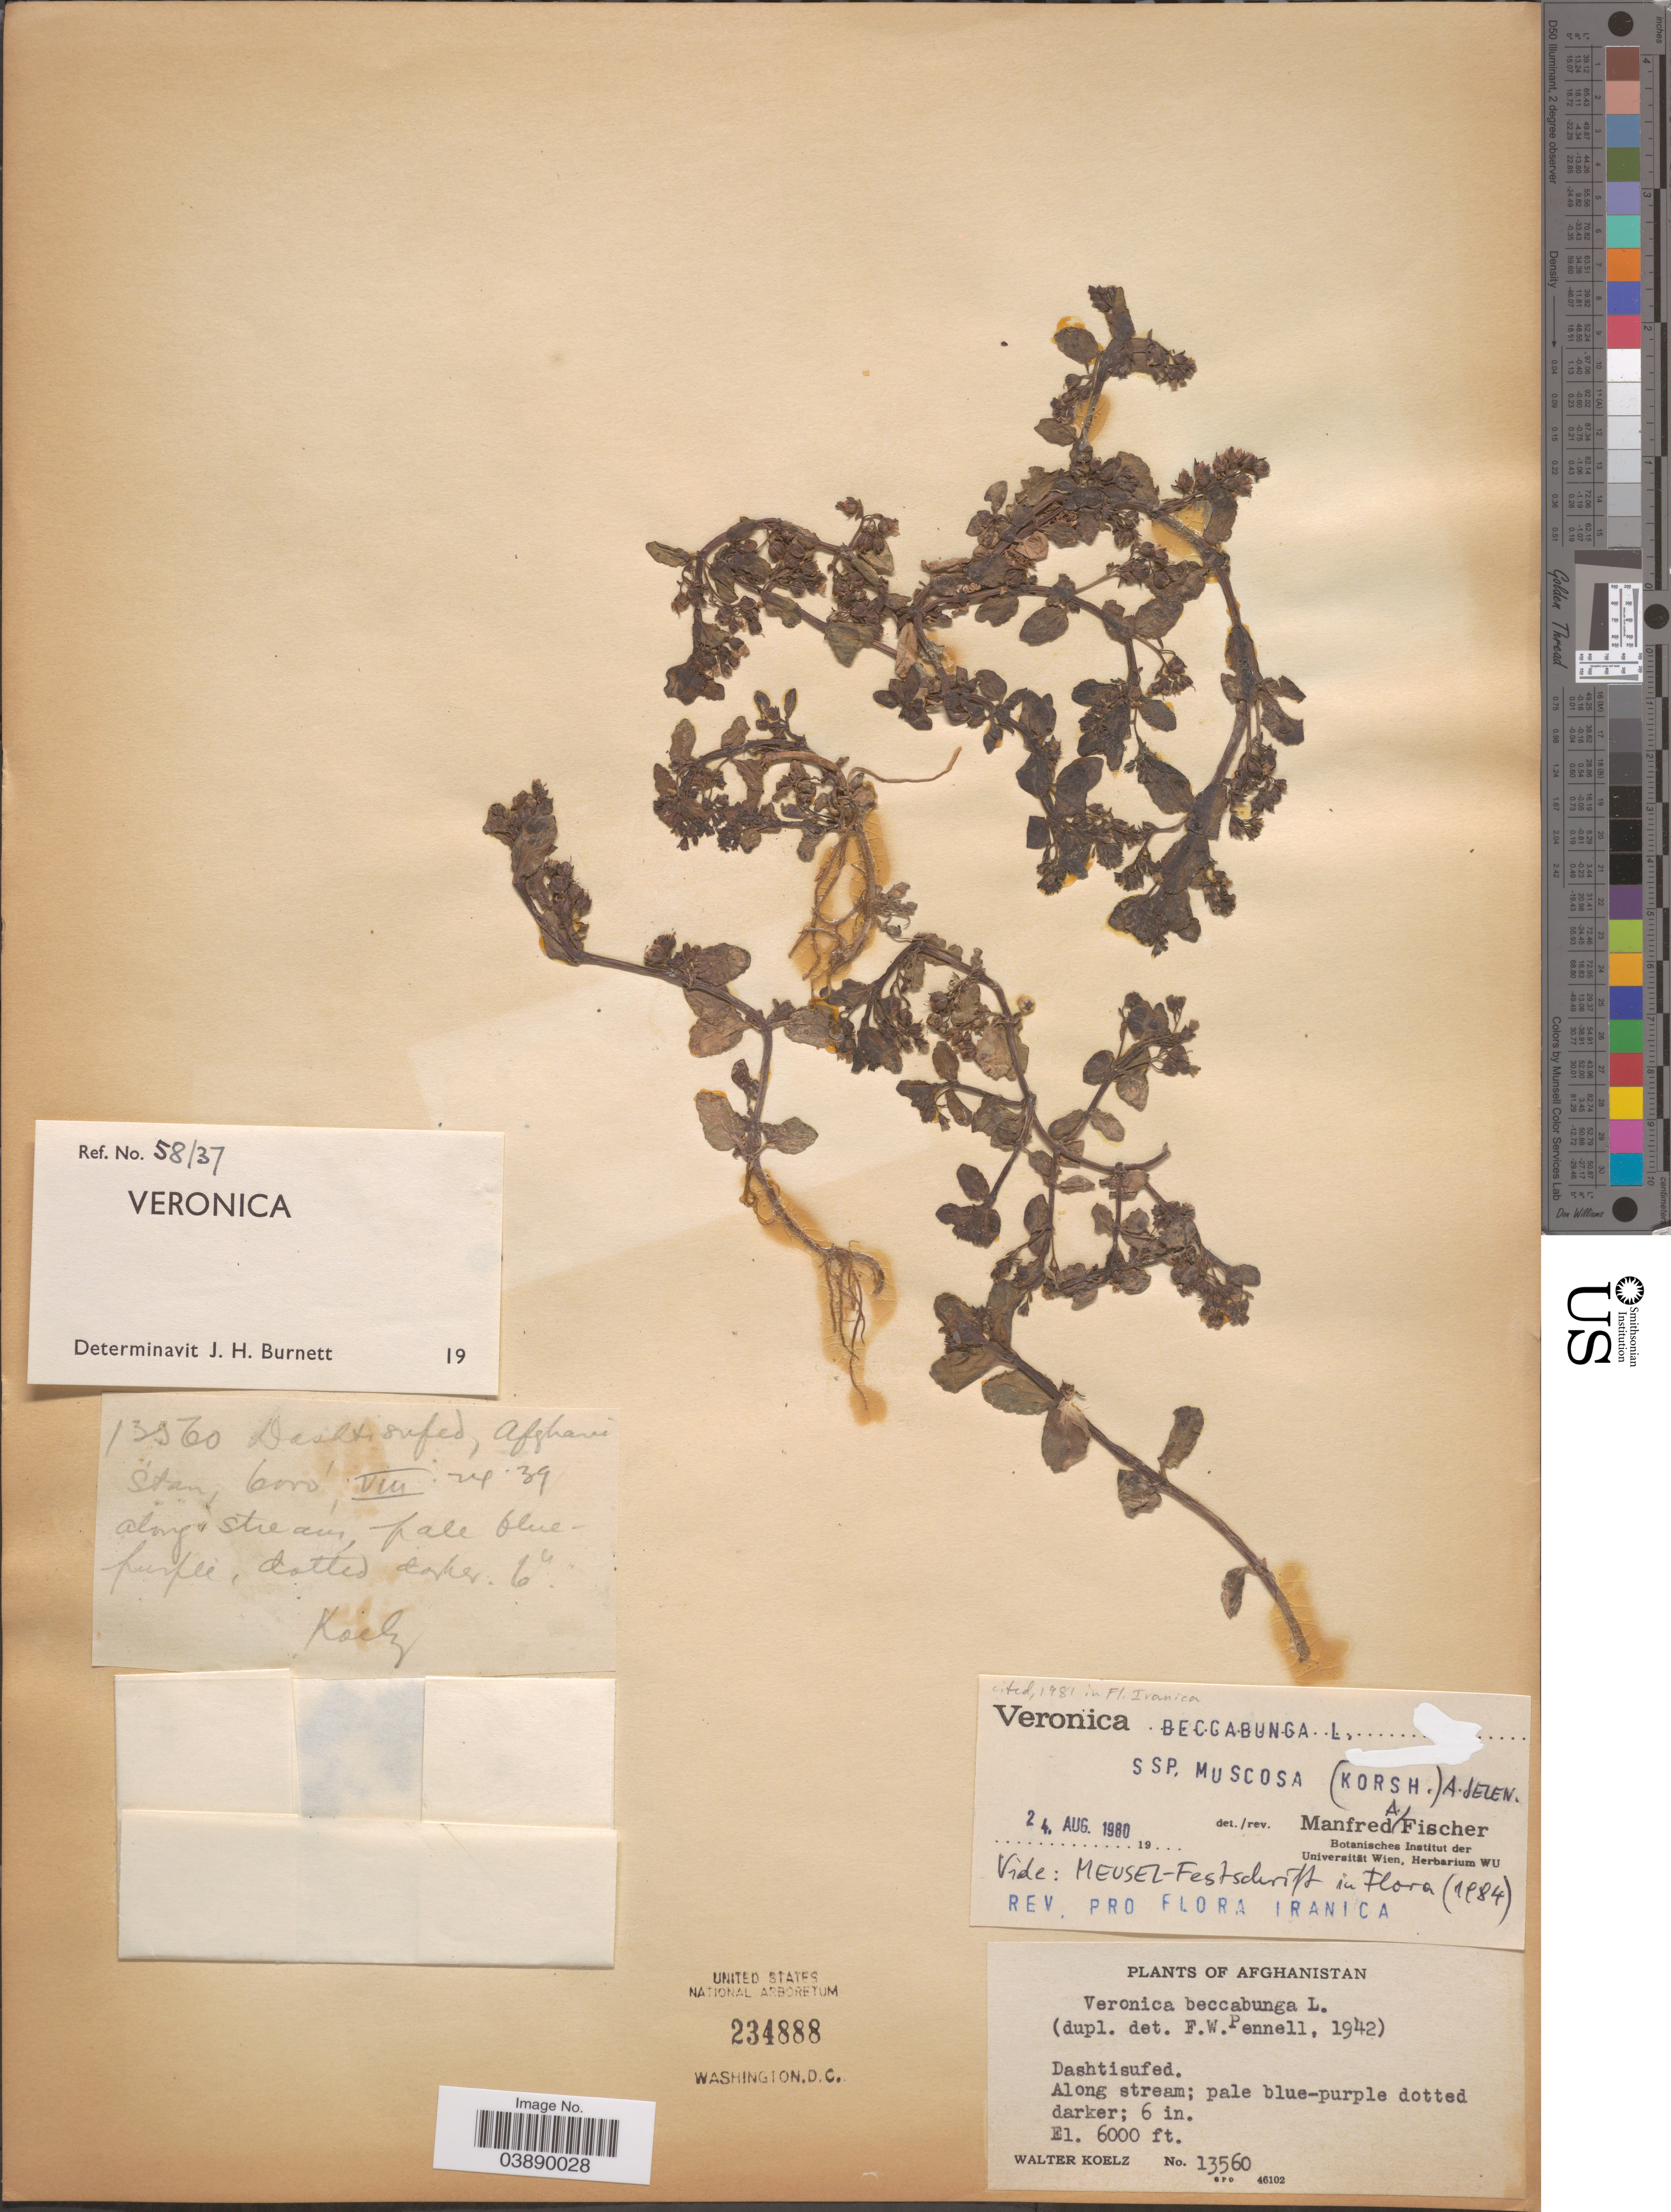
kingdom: Plantae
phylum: Tracheophyta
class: Magnoliopsida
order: Lamiales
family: Plantaginaceae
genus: Veronica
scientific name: Veronica beccabunga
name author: L.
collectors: W. N. Koelz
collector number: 13560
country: Afghanistan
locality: Dashtisufed.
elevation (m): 1829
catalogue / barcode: US 234888